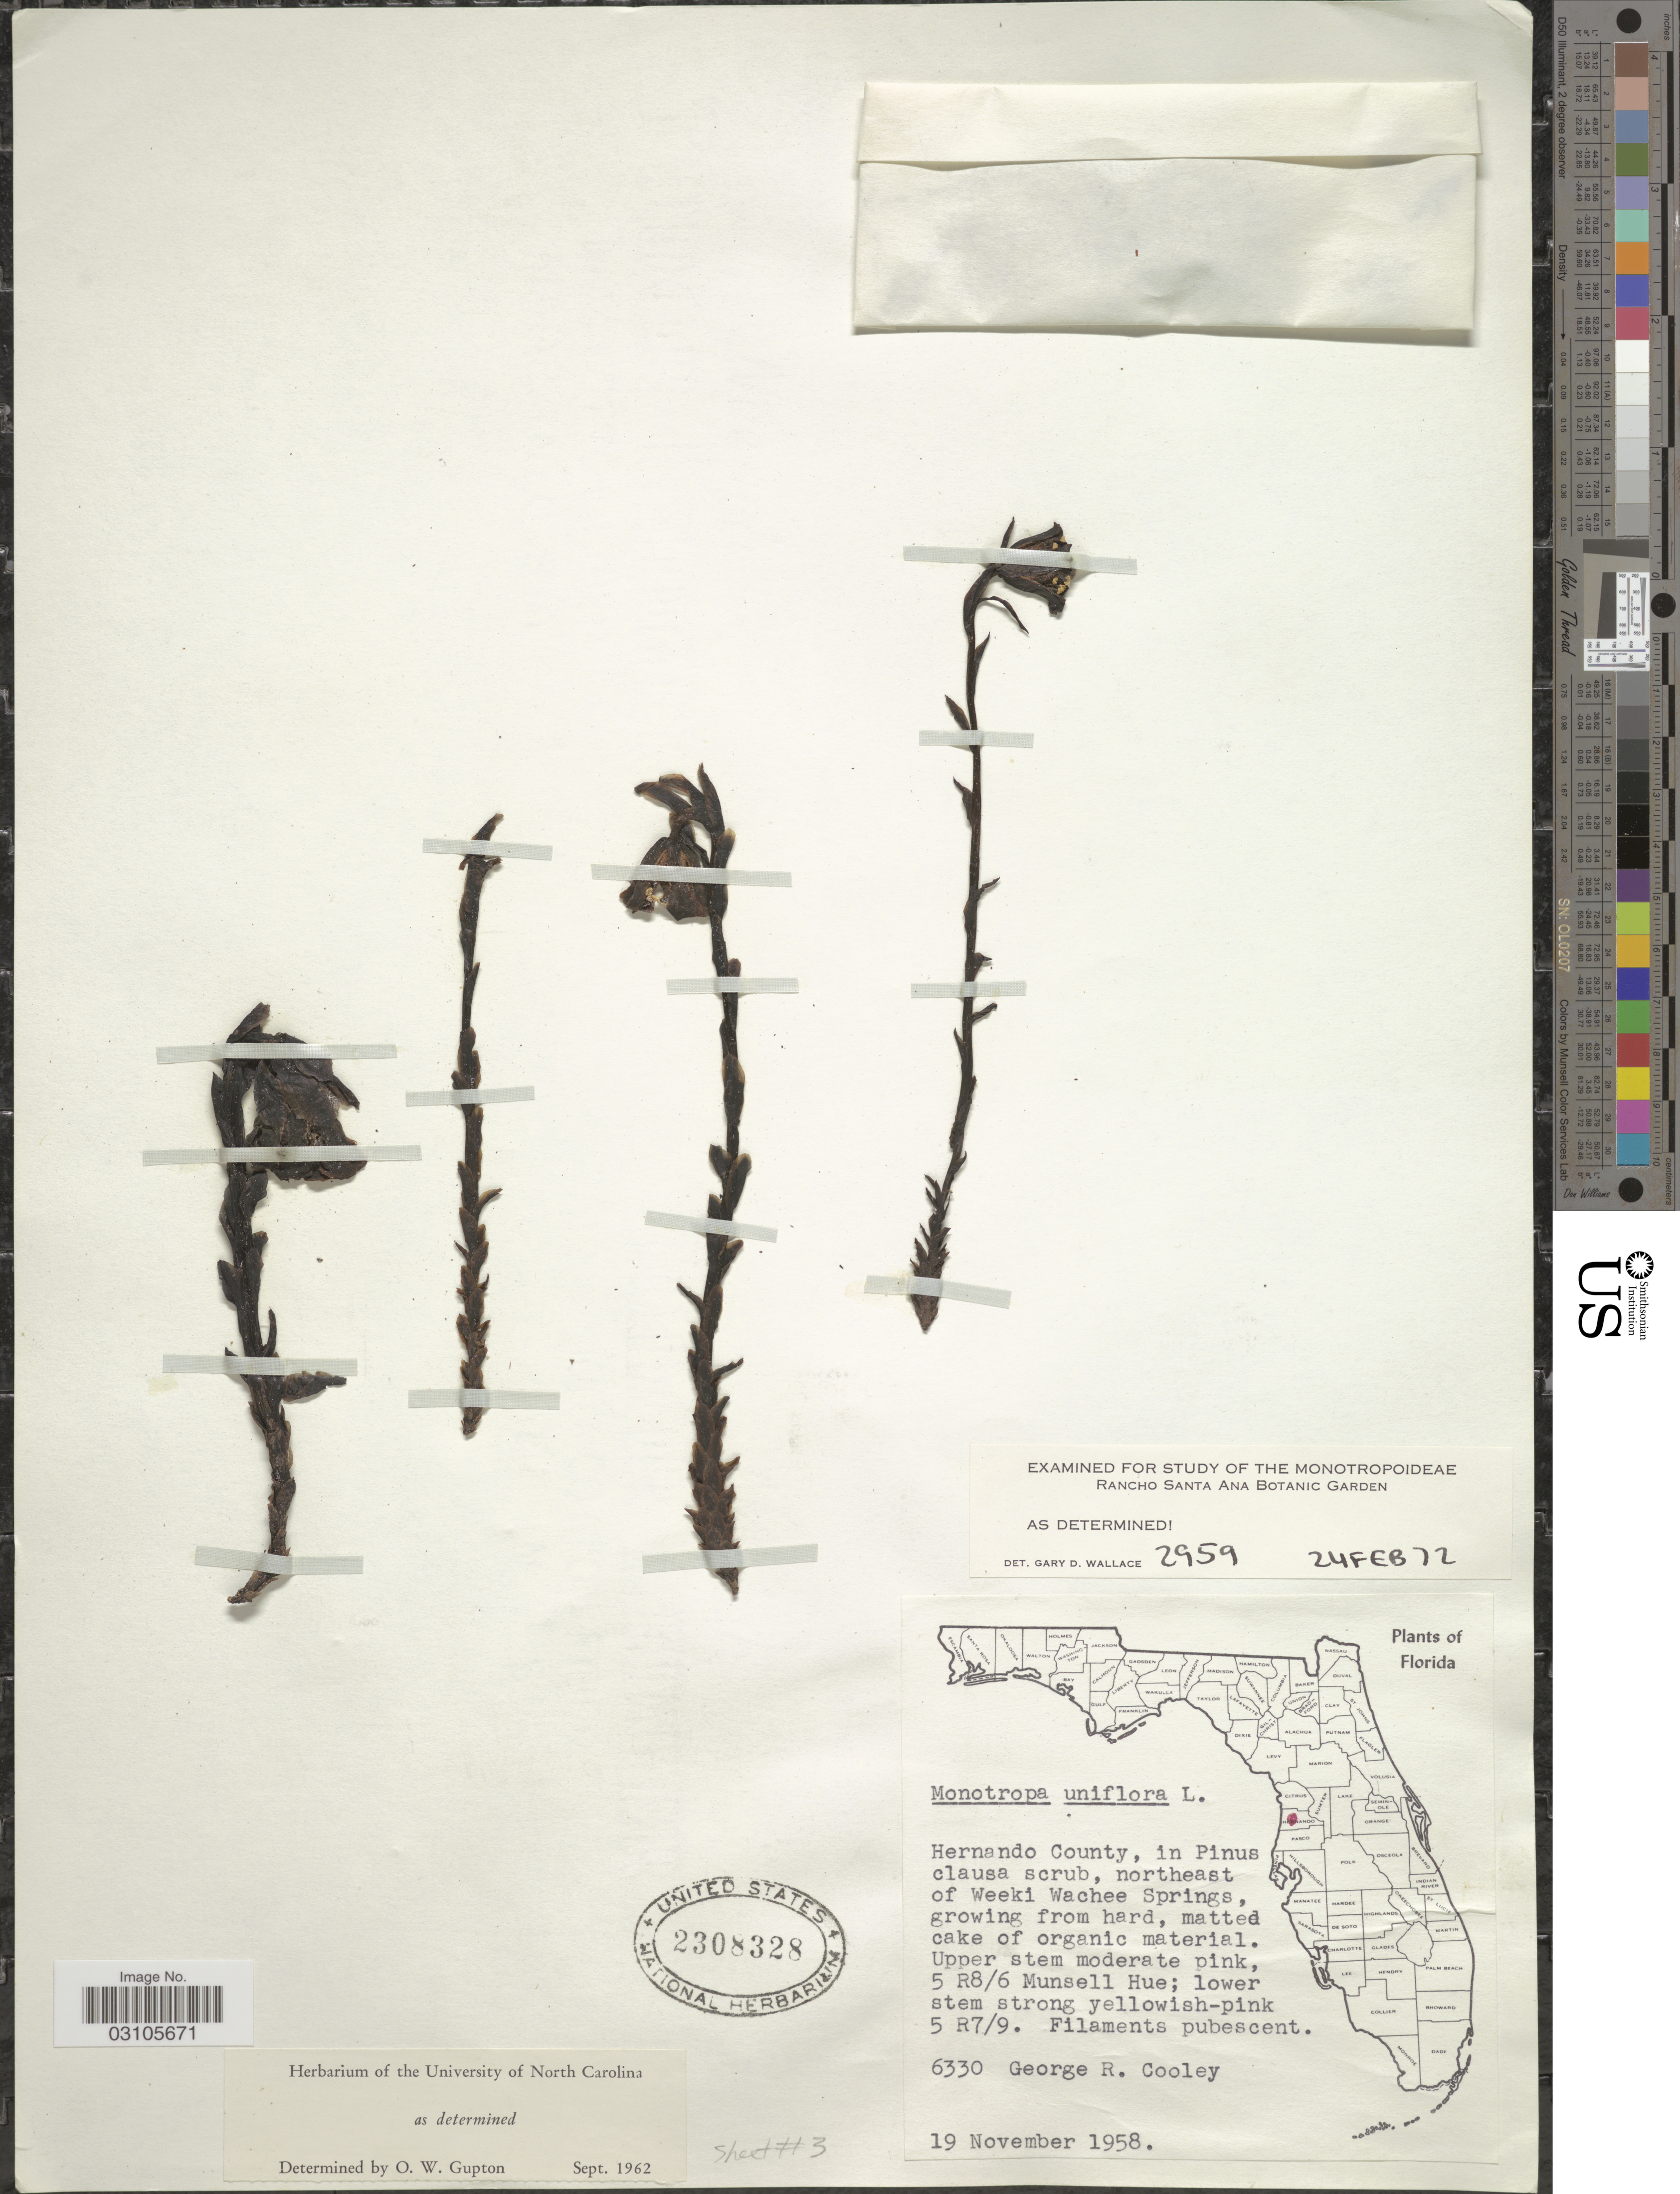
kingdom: Plantae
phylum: Tracheophyta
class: Magnoliopsida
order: Ericales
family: Ericaceae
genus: Monotropa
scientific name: Monotropa uniflora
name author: L.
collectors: G. R. Cooley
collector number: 6330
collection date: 1958-11-19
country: United States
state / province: Florida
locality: Hernando County. northeast of Weeki Wachee Springs, 5 R8/6 Munsell Hue. 5 R7/9.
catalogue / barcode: US 2308328